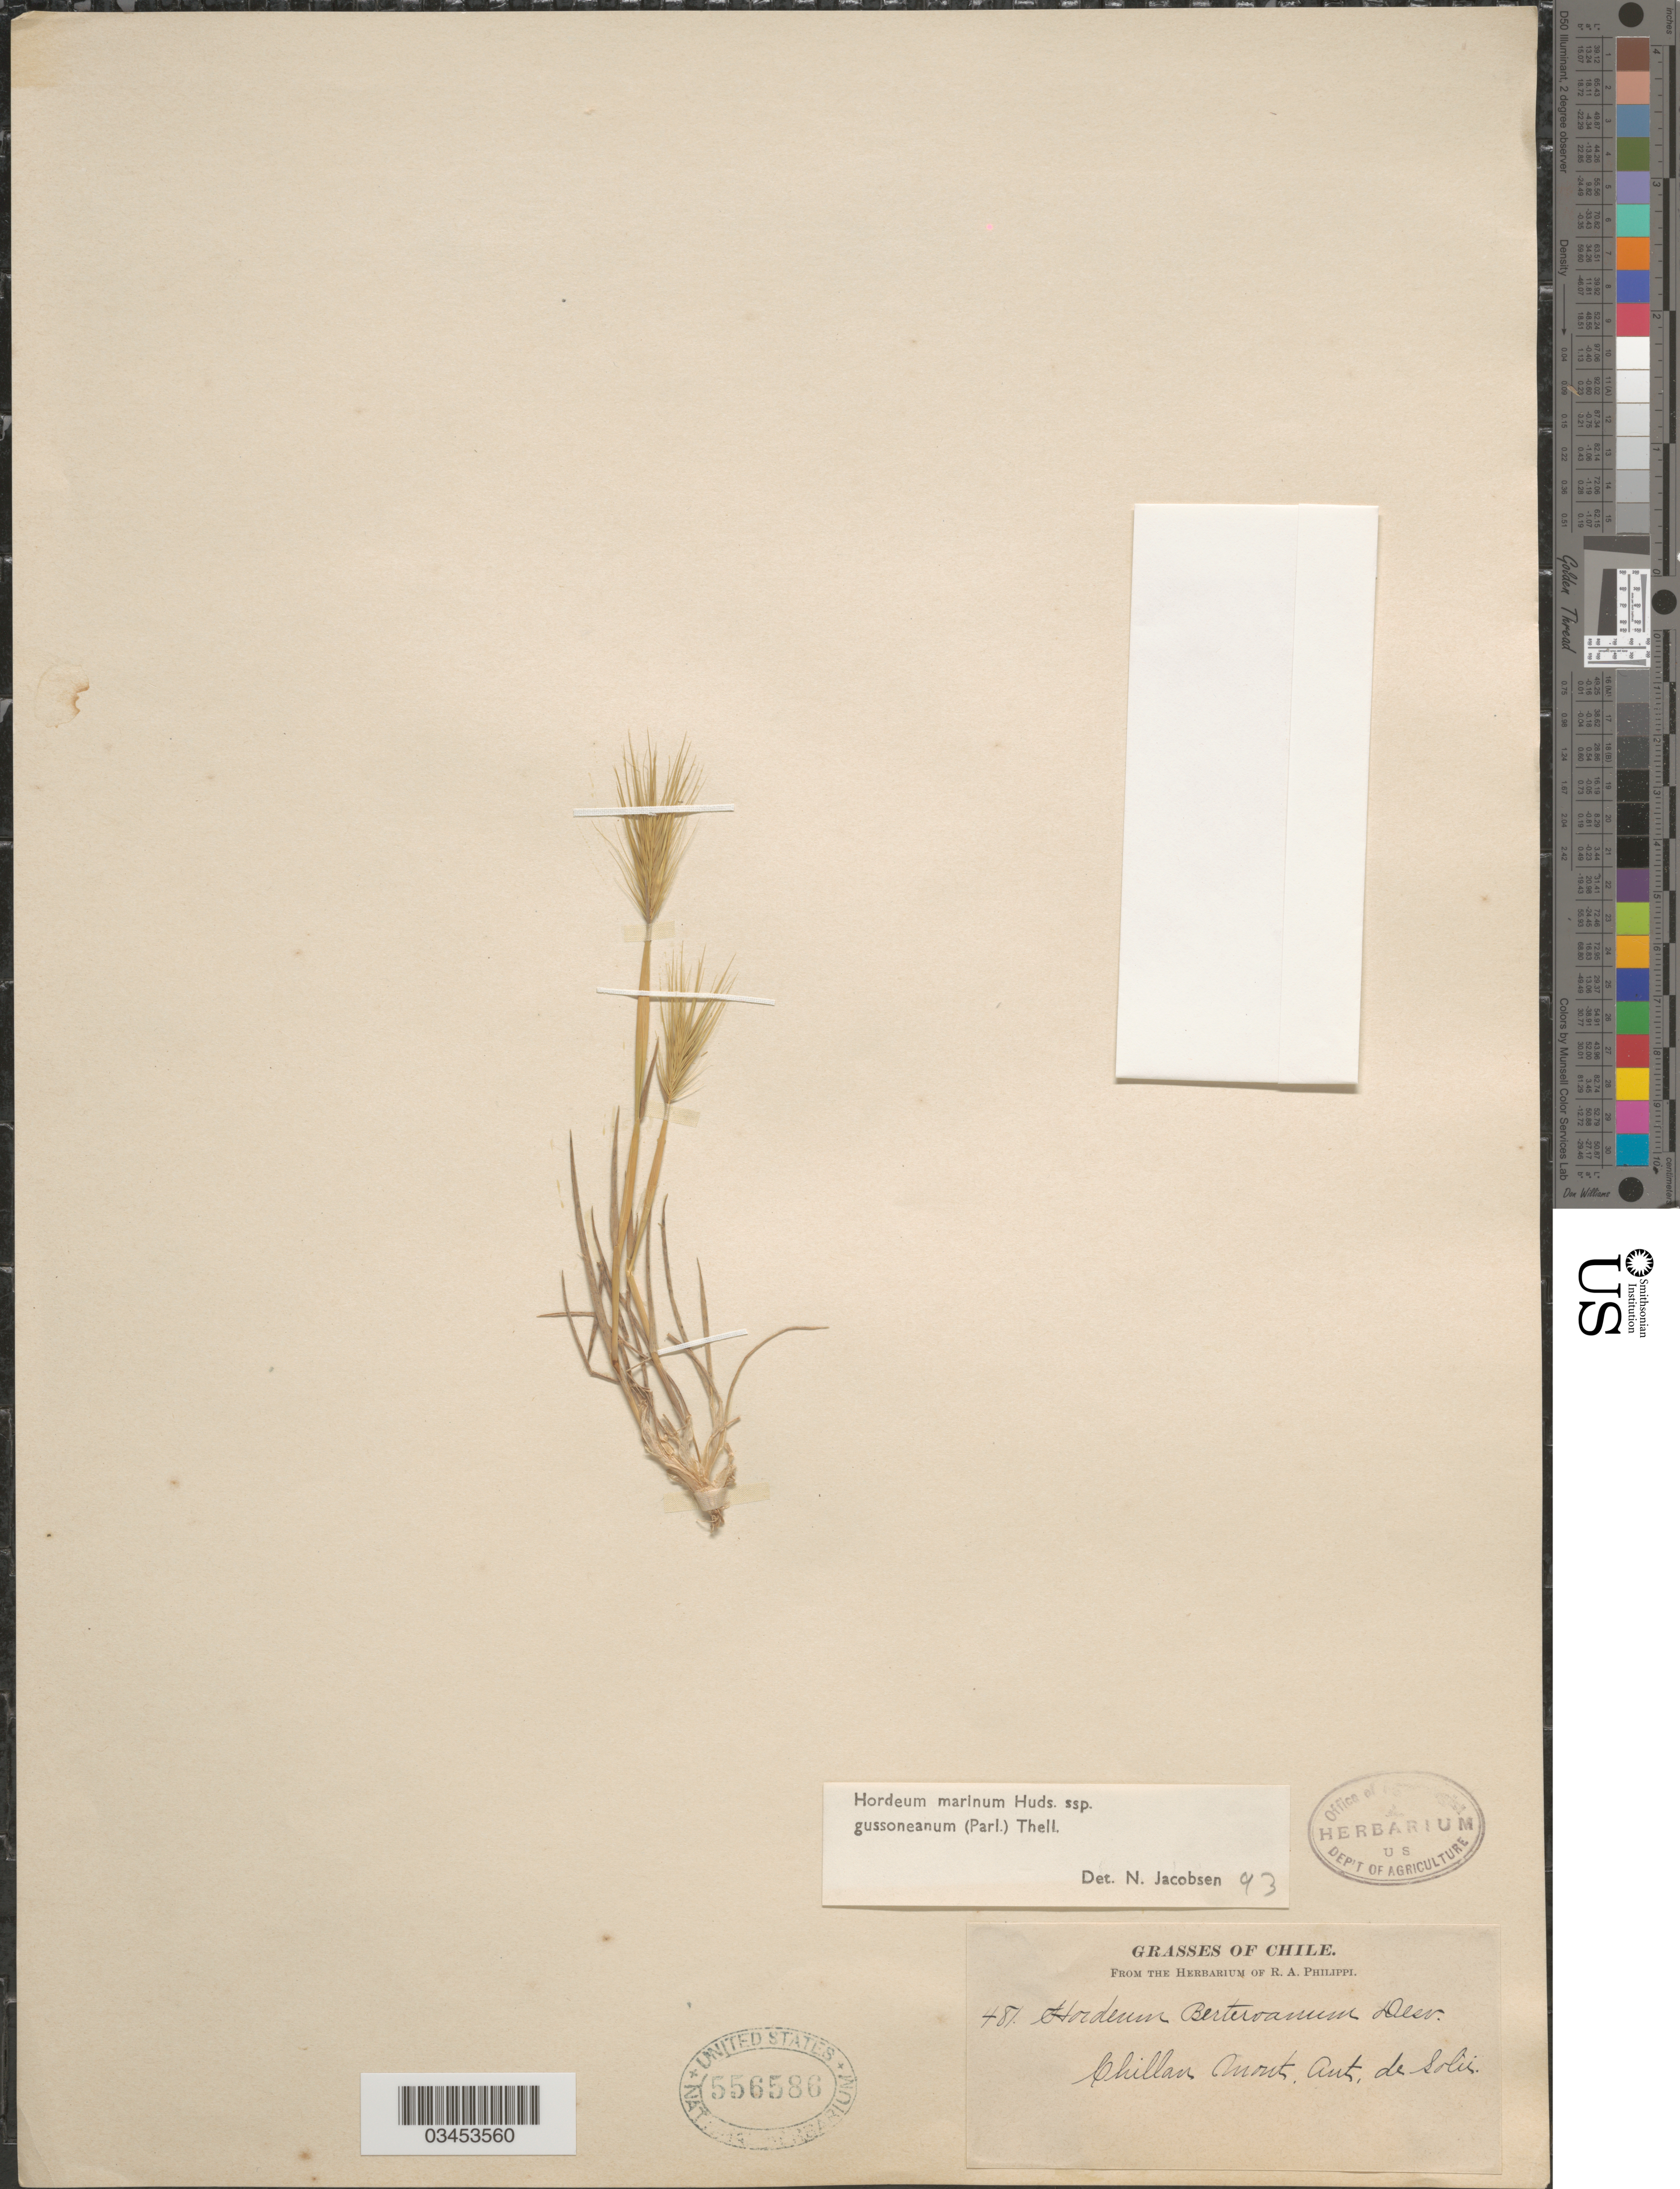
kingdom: Plantae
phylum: Tracheophyta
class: Liliopsida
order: Poales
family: Poaceae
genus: Hordeum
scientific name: Hordeum marinum subsp. gussoneanum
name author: (Parl.) Thell.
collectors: ex. herb. R.A. Philippi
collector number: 481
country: Chile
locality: Chillan Mont. Ant., de Solii.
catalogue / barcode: US 556586